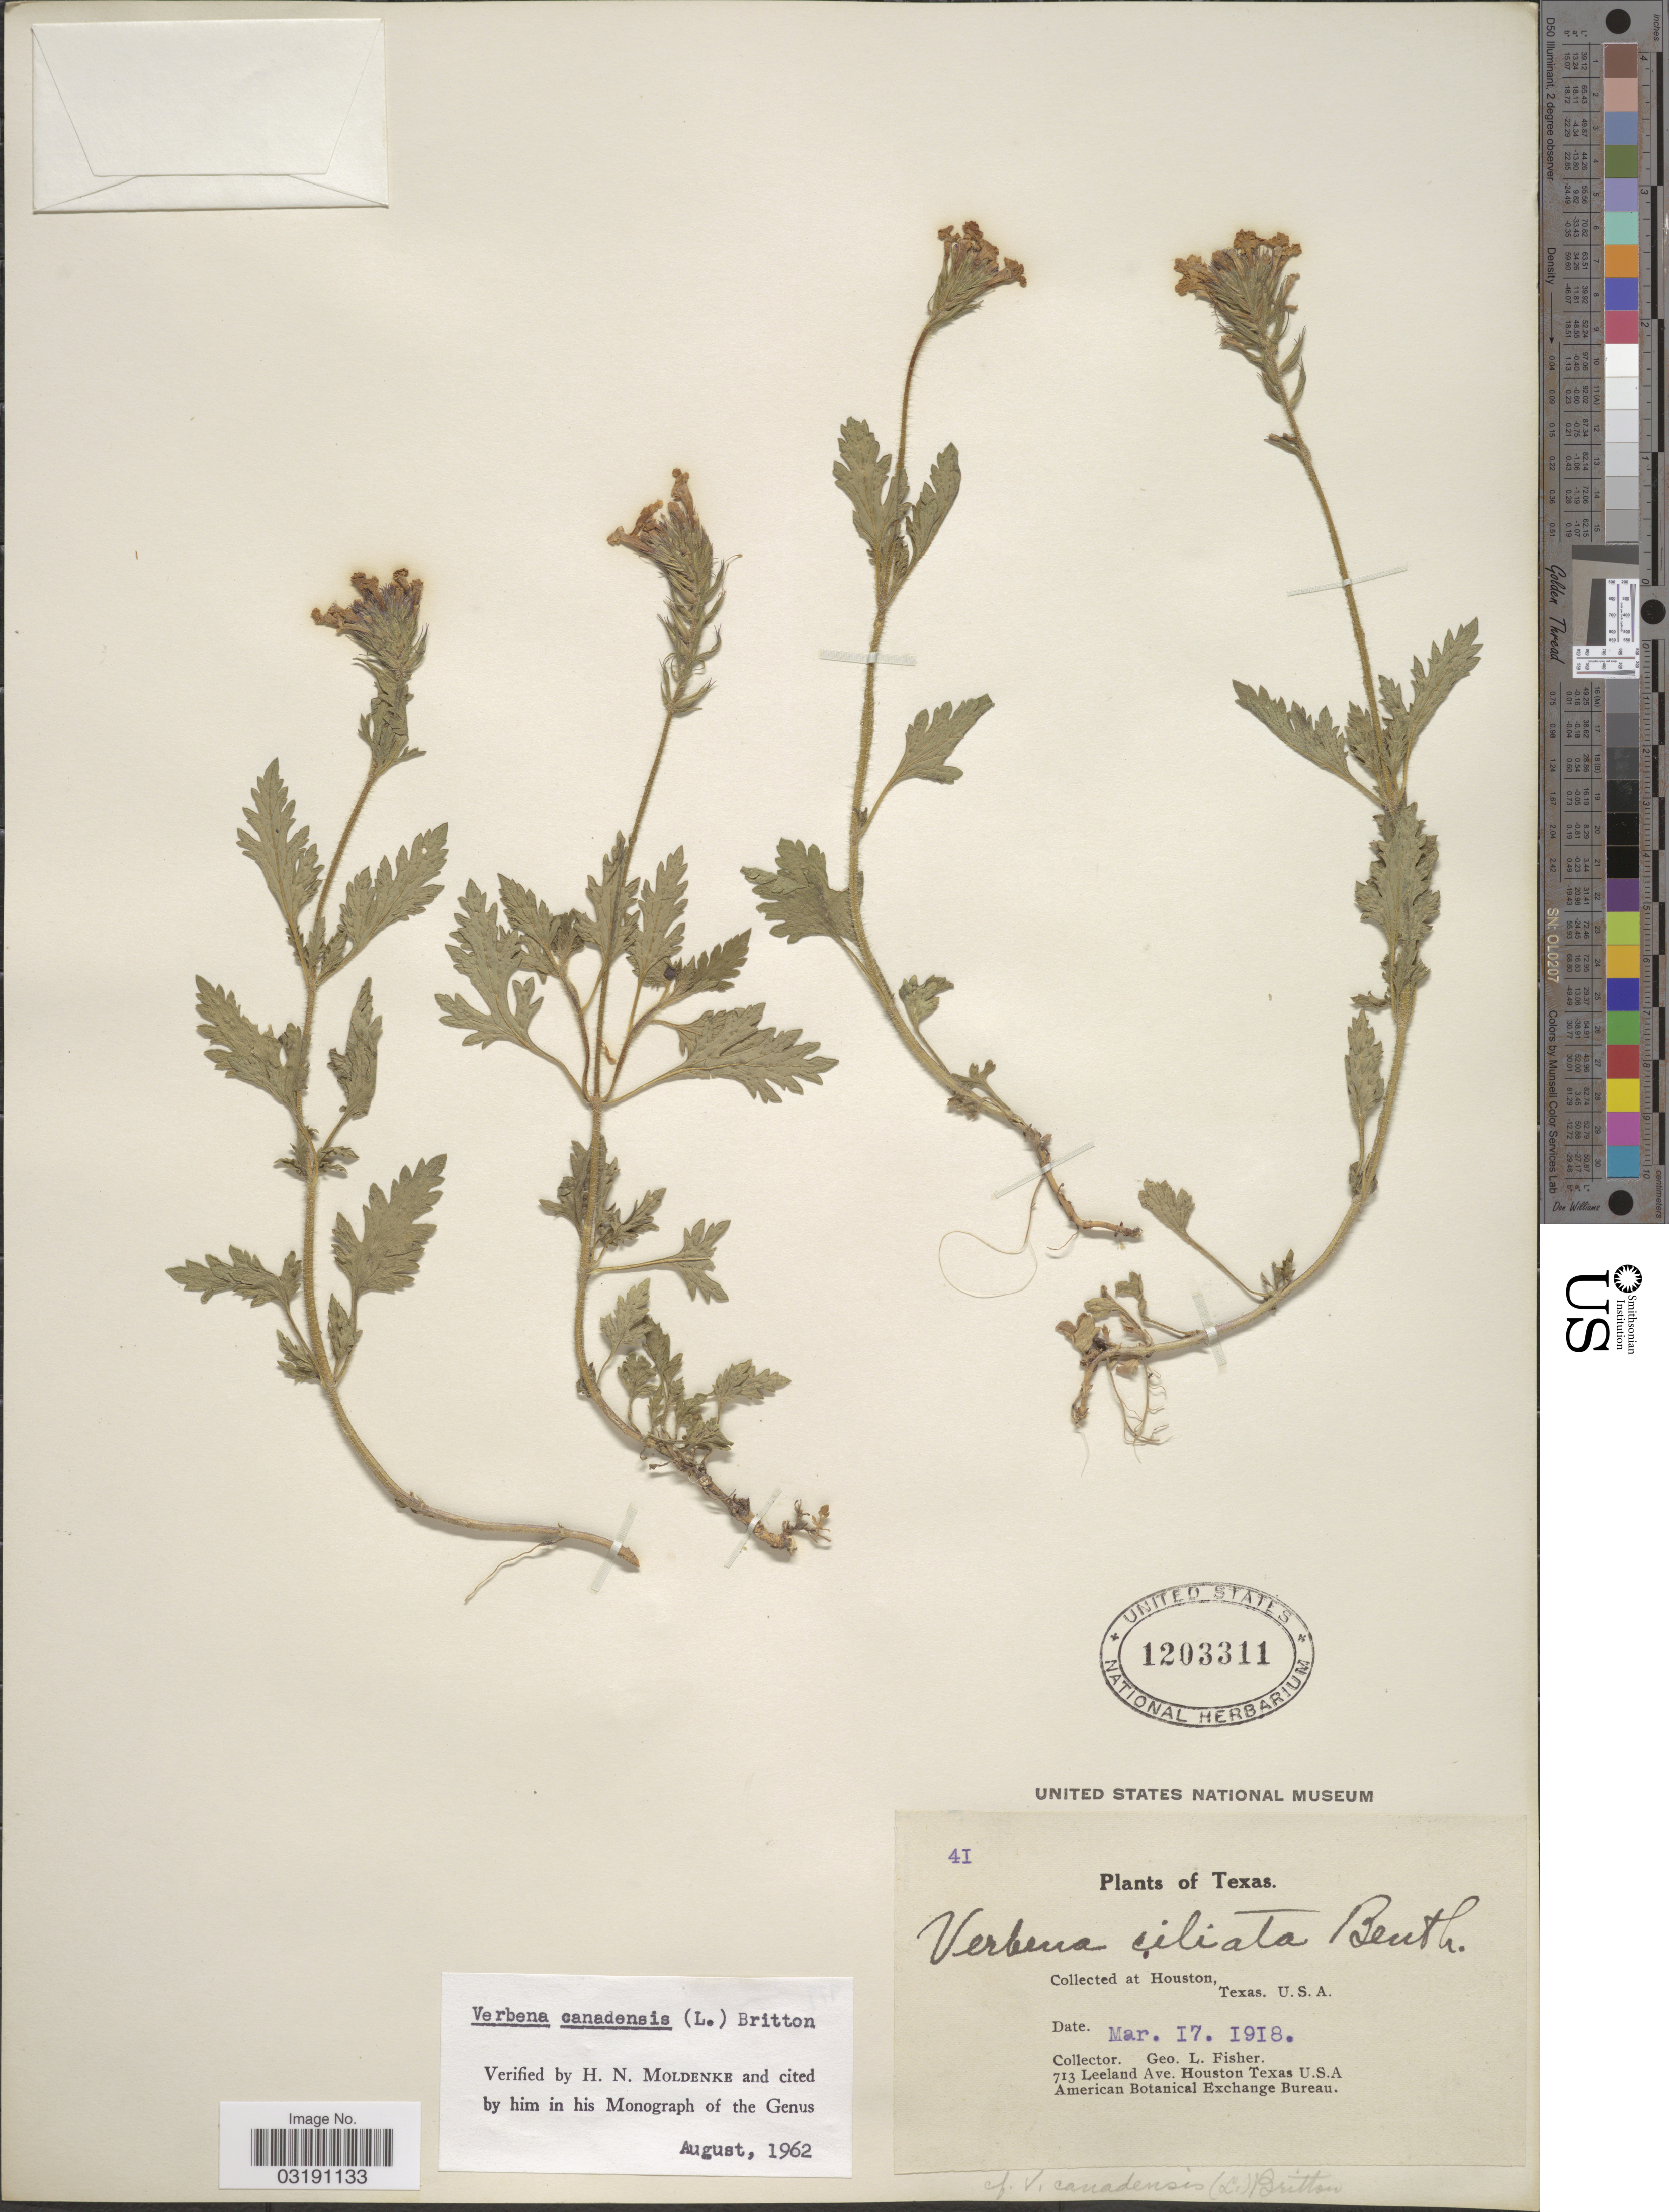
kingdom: Plantae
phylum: Tracheophyta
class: Magnoliopsida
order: Lamiales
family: Verbenaceae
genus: Verbena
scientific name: Verbena canadensis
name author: (L.) Britton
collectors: G. L. Fisher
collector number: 41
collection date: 1918-03-17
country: United States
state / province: Texas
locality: Houston.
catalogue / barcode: US 1203311